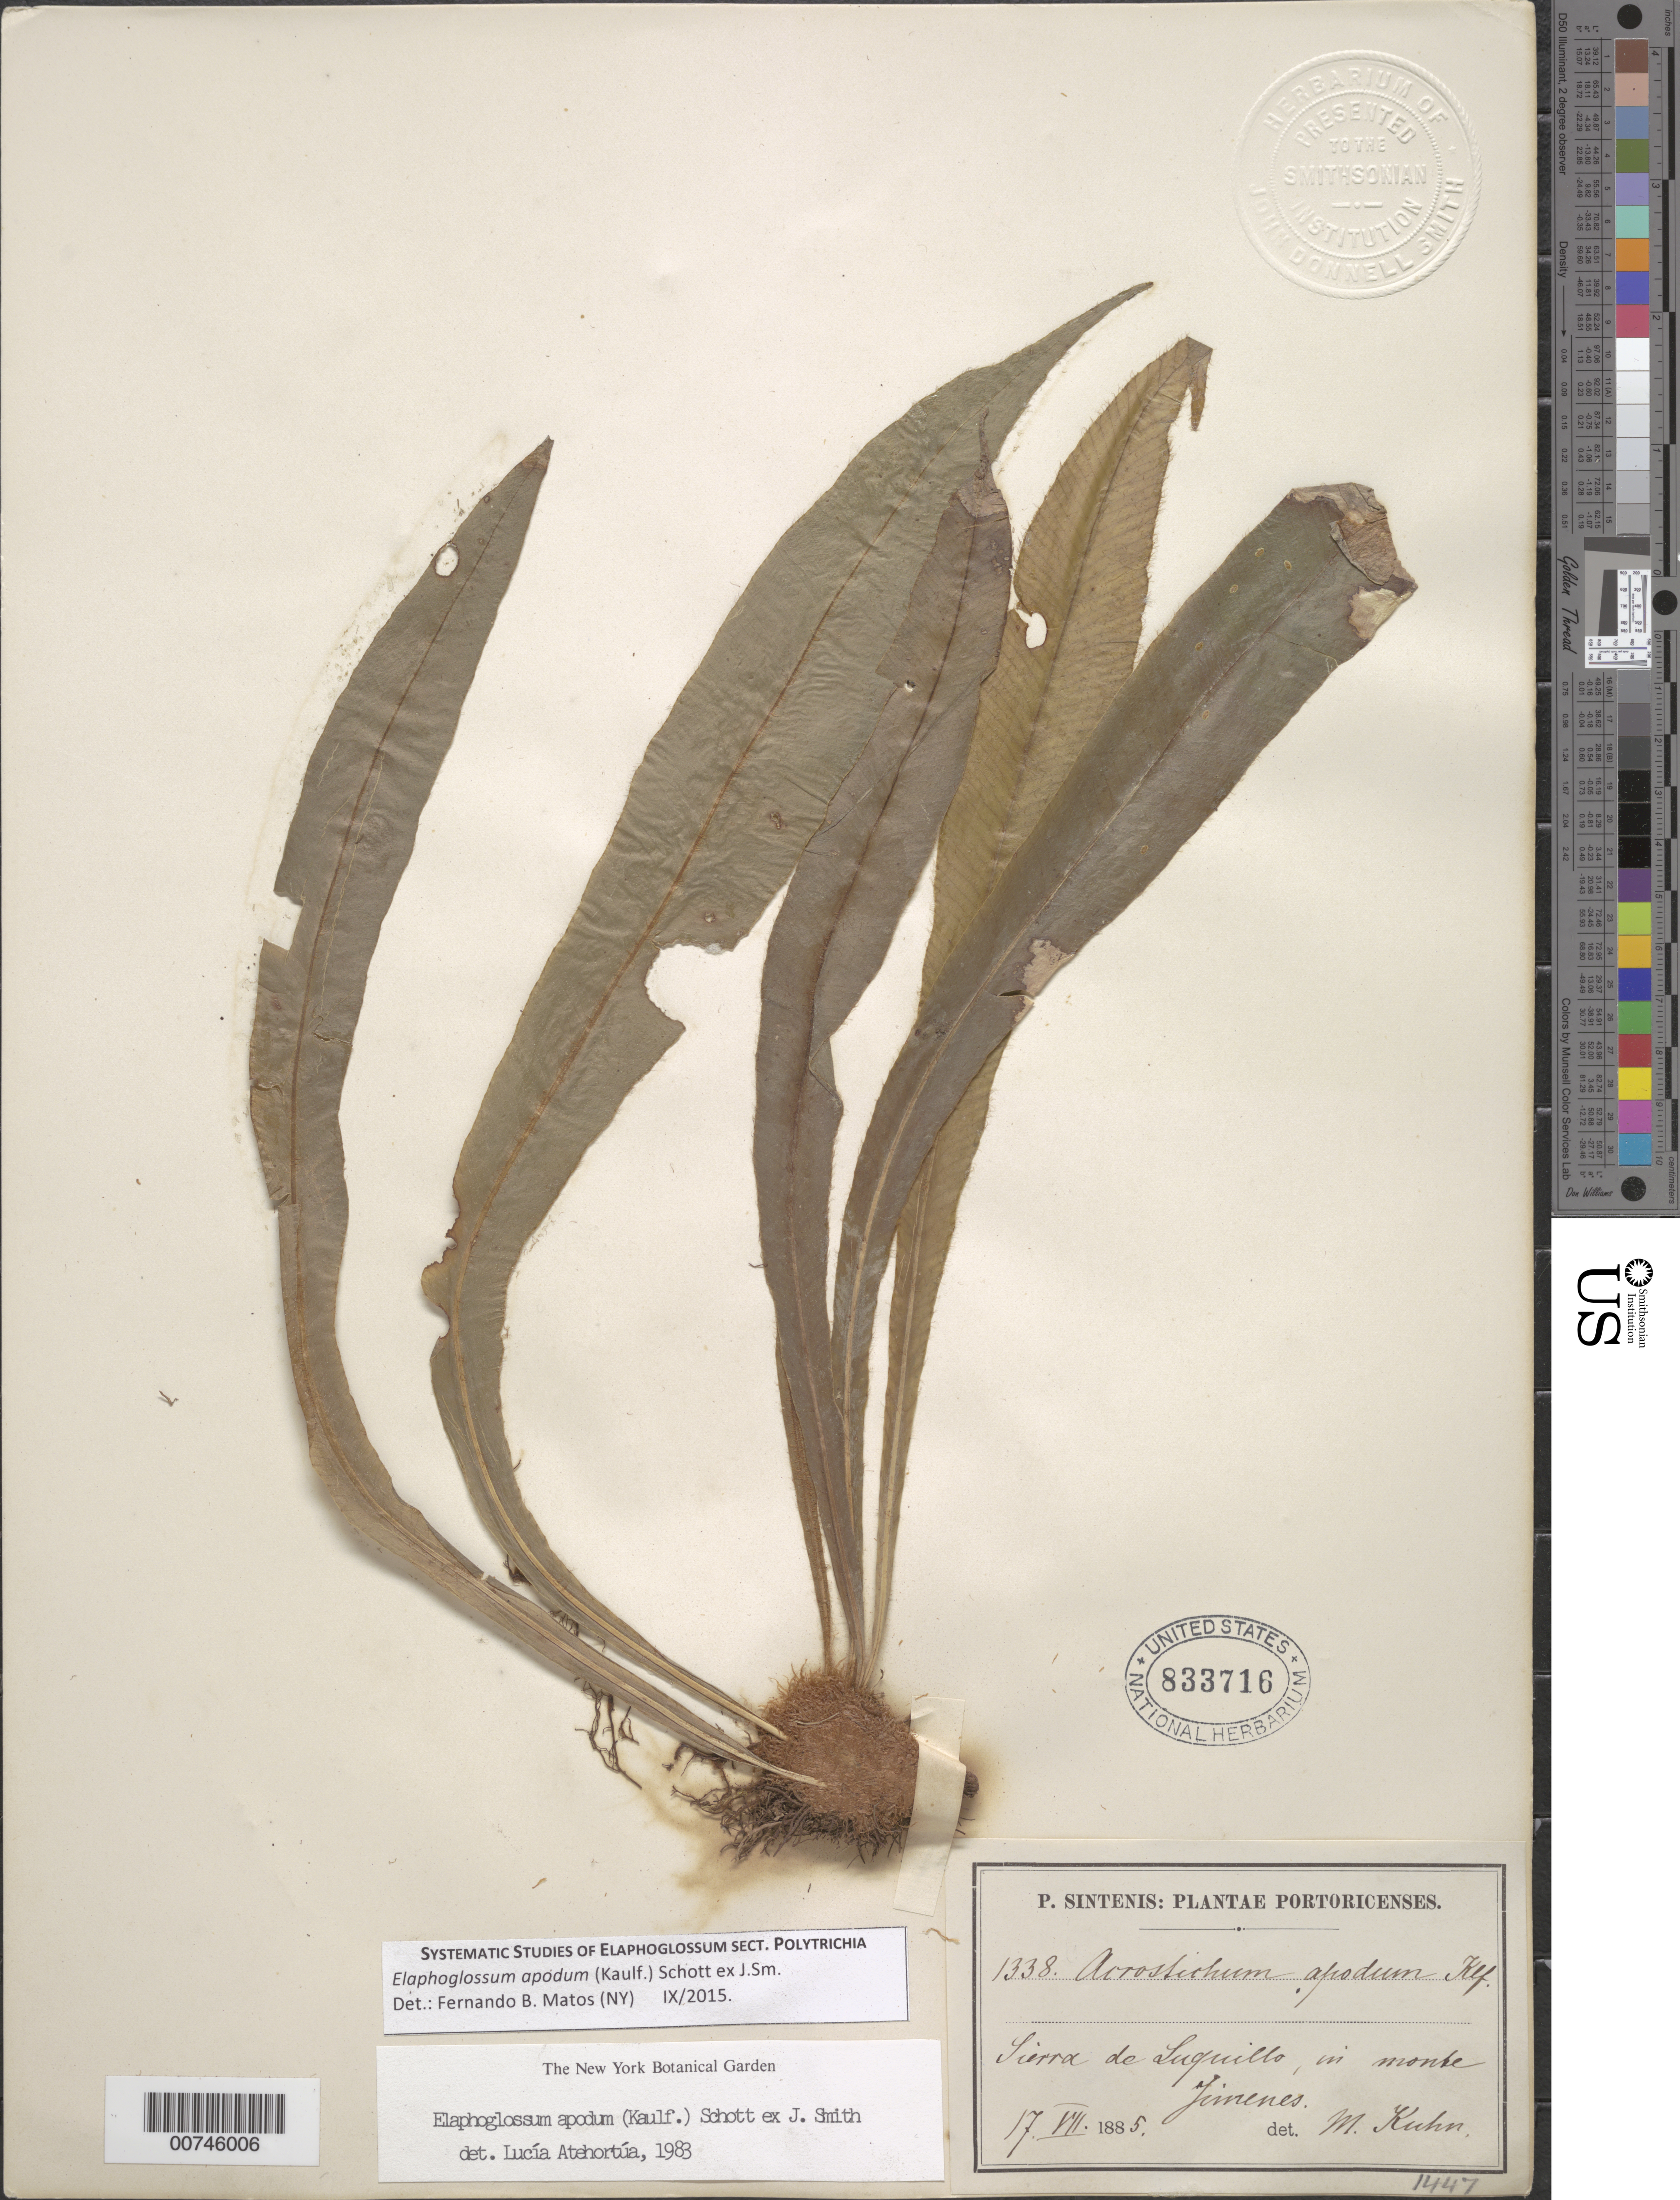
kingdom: Plantae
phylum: Tracheophyta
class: Polypodiopsida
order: Polypodiales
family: Dryopteridaceae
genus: Elaphoglossum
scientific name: Elaphoglossum apodum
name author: (Kaulf.) Schott ex J. Sm.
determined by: Atehortúa, L. G.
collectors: P. Sintenis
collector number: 1338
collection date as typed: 17 Jul 1885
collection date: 1885-07-17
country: Puerto Rico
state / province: Luquillo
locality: Sierra de Luquillo, in monte Jimenes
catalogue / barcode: US 833716